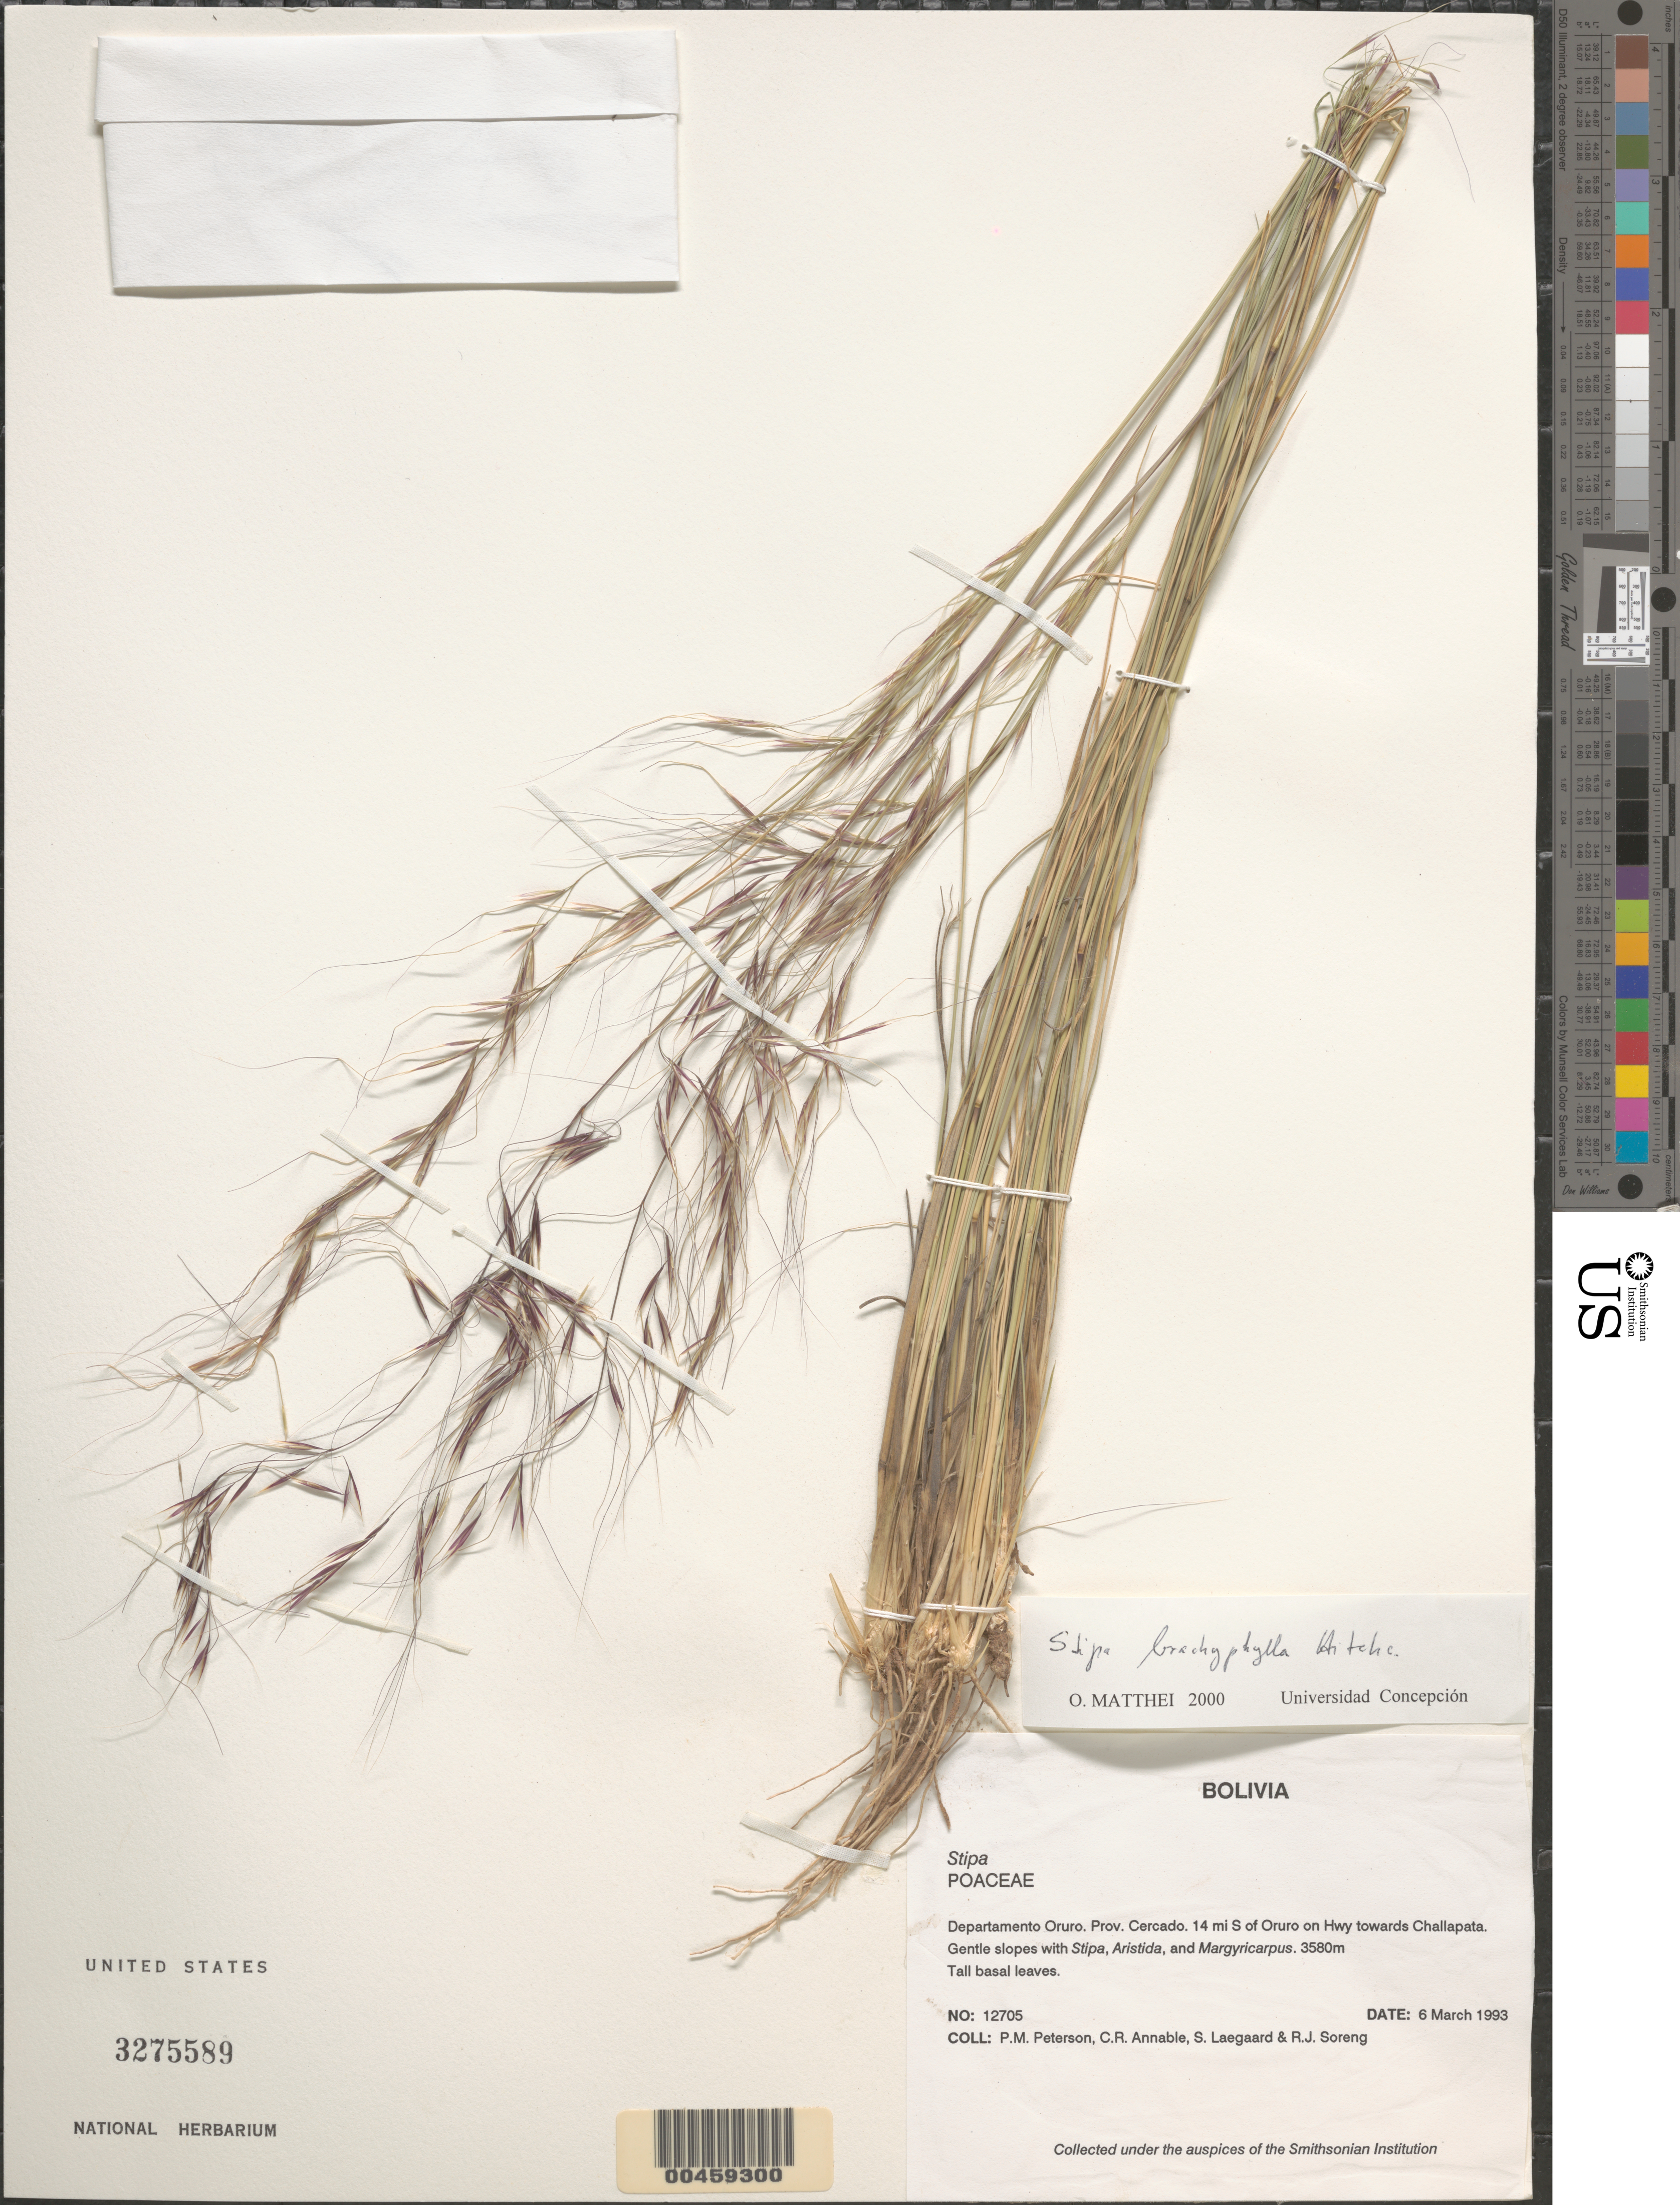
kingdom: Plantae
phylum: Tracheophyta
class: Liliopsida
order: Poales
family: Poaceae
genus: Stipa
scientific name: Stipa sp.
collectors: P. M. Peterson, C. R. Annable, S. Lægaard & R. J. Soreng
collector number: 12705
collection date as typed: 06 Mar 1993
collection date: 1993-03-06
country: Bolivia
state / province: Oruro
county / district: Cercado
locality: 14 mi S of Oruro on Hwy towards Challapata.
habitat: Gentle slopes with Stipa, Aristida, and Margyricarpus.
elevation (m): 3580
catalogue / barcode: US 3275589